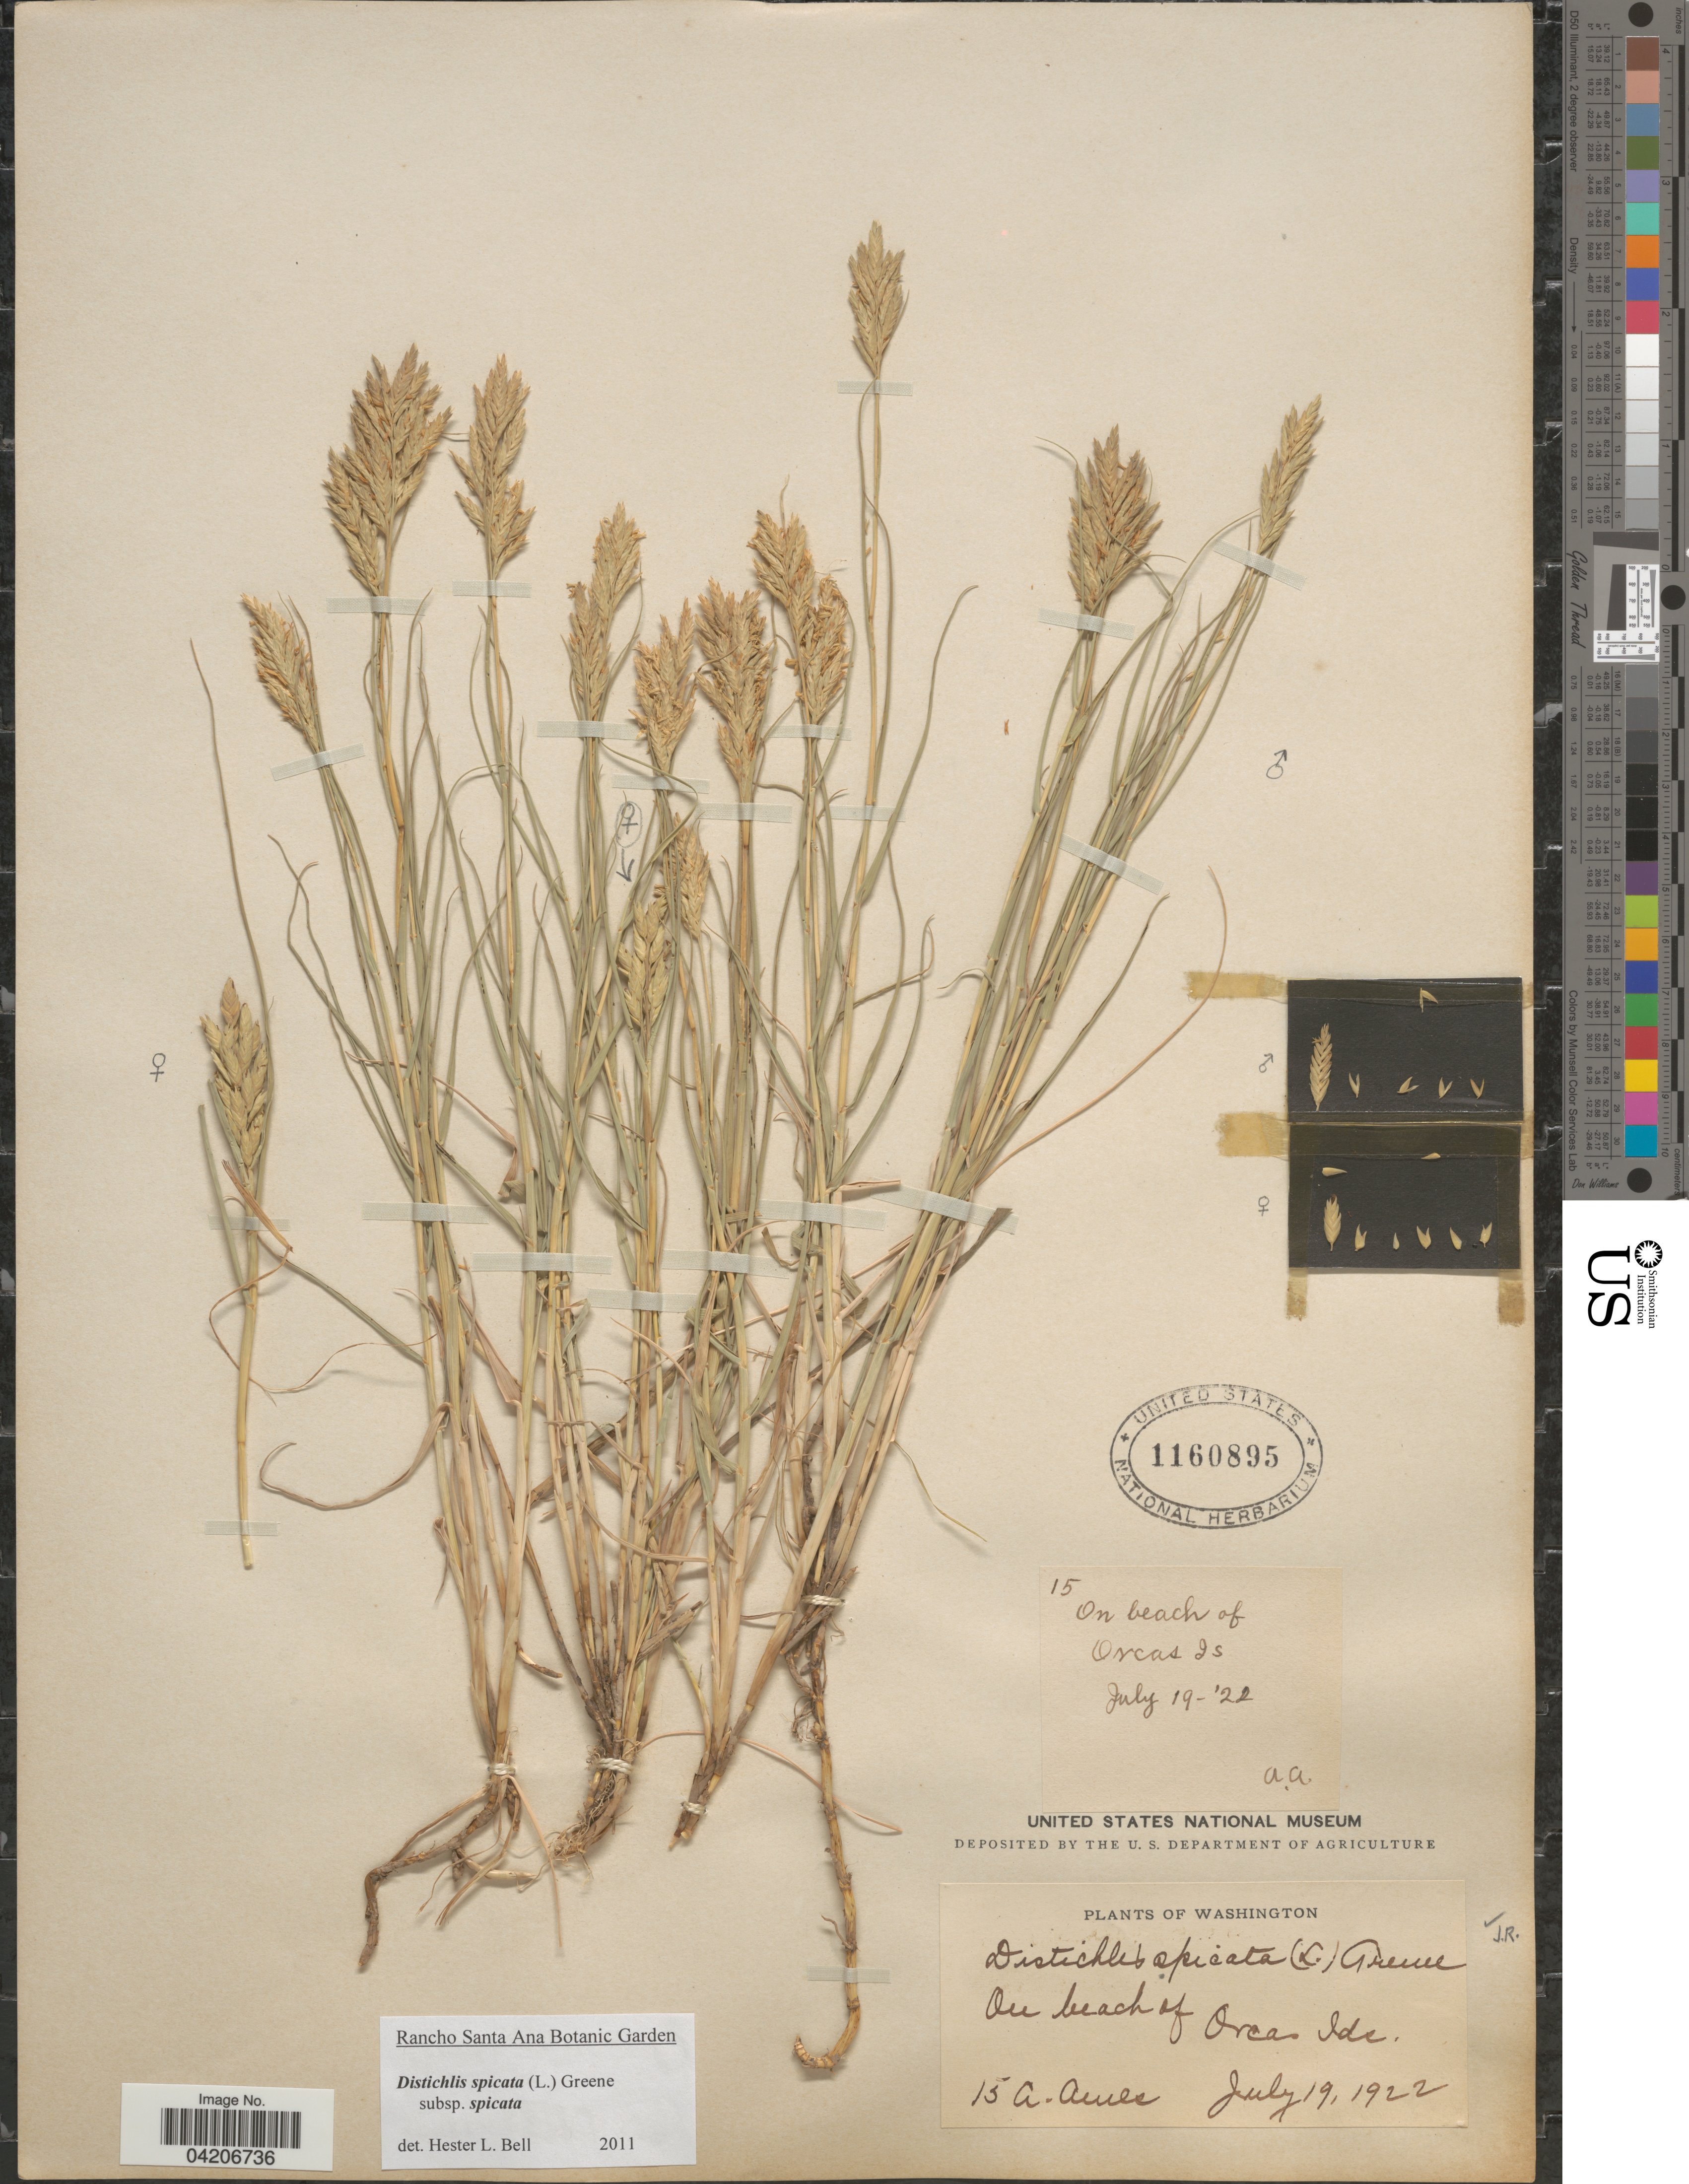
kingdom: Plantae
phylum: Tracheophyta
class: Liliopsida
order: Poales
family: Poaceae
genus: Distichlis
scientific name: Distichlis spicata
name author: (L.) Greene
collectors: A. Ames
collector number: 15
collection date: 1922-07-19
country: United States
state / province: Washington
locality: On beach of Orcas Ids.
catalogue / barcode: US 1160895